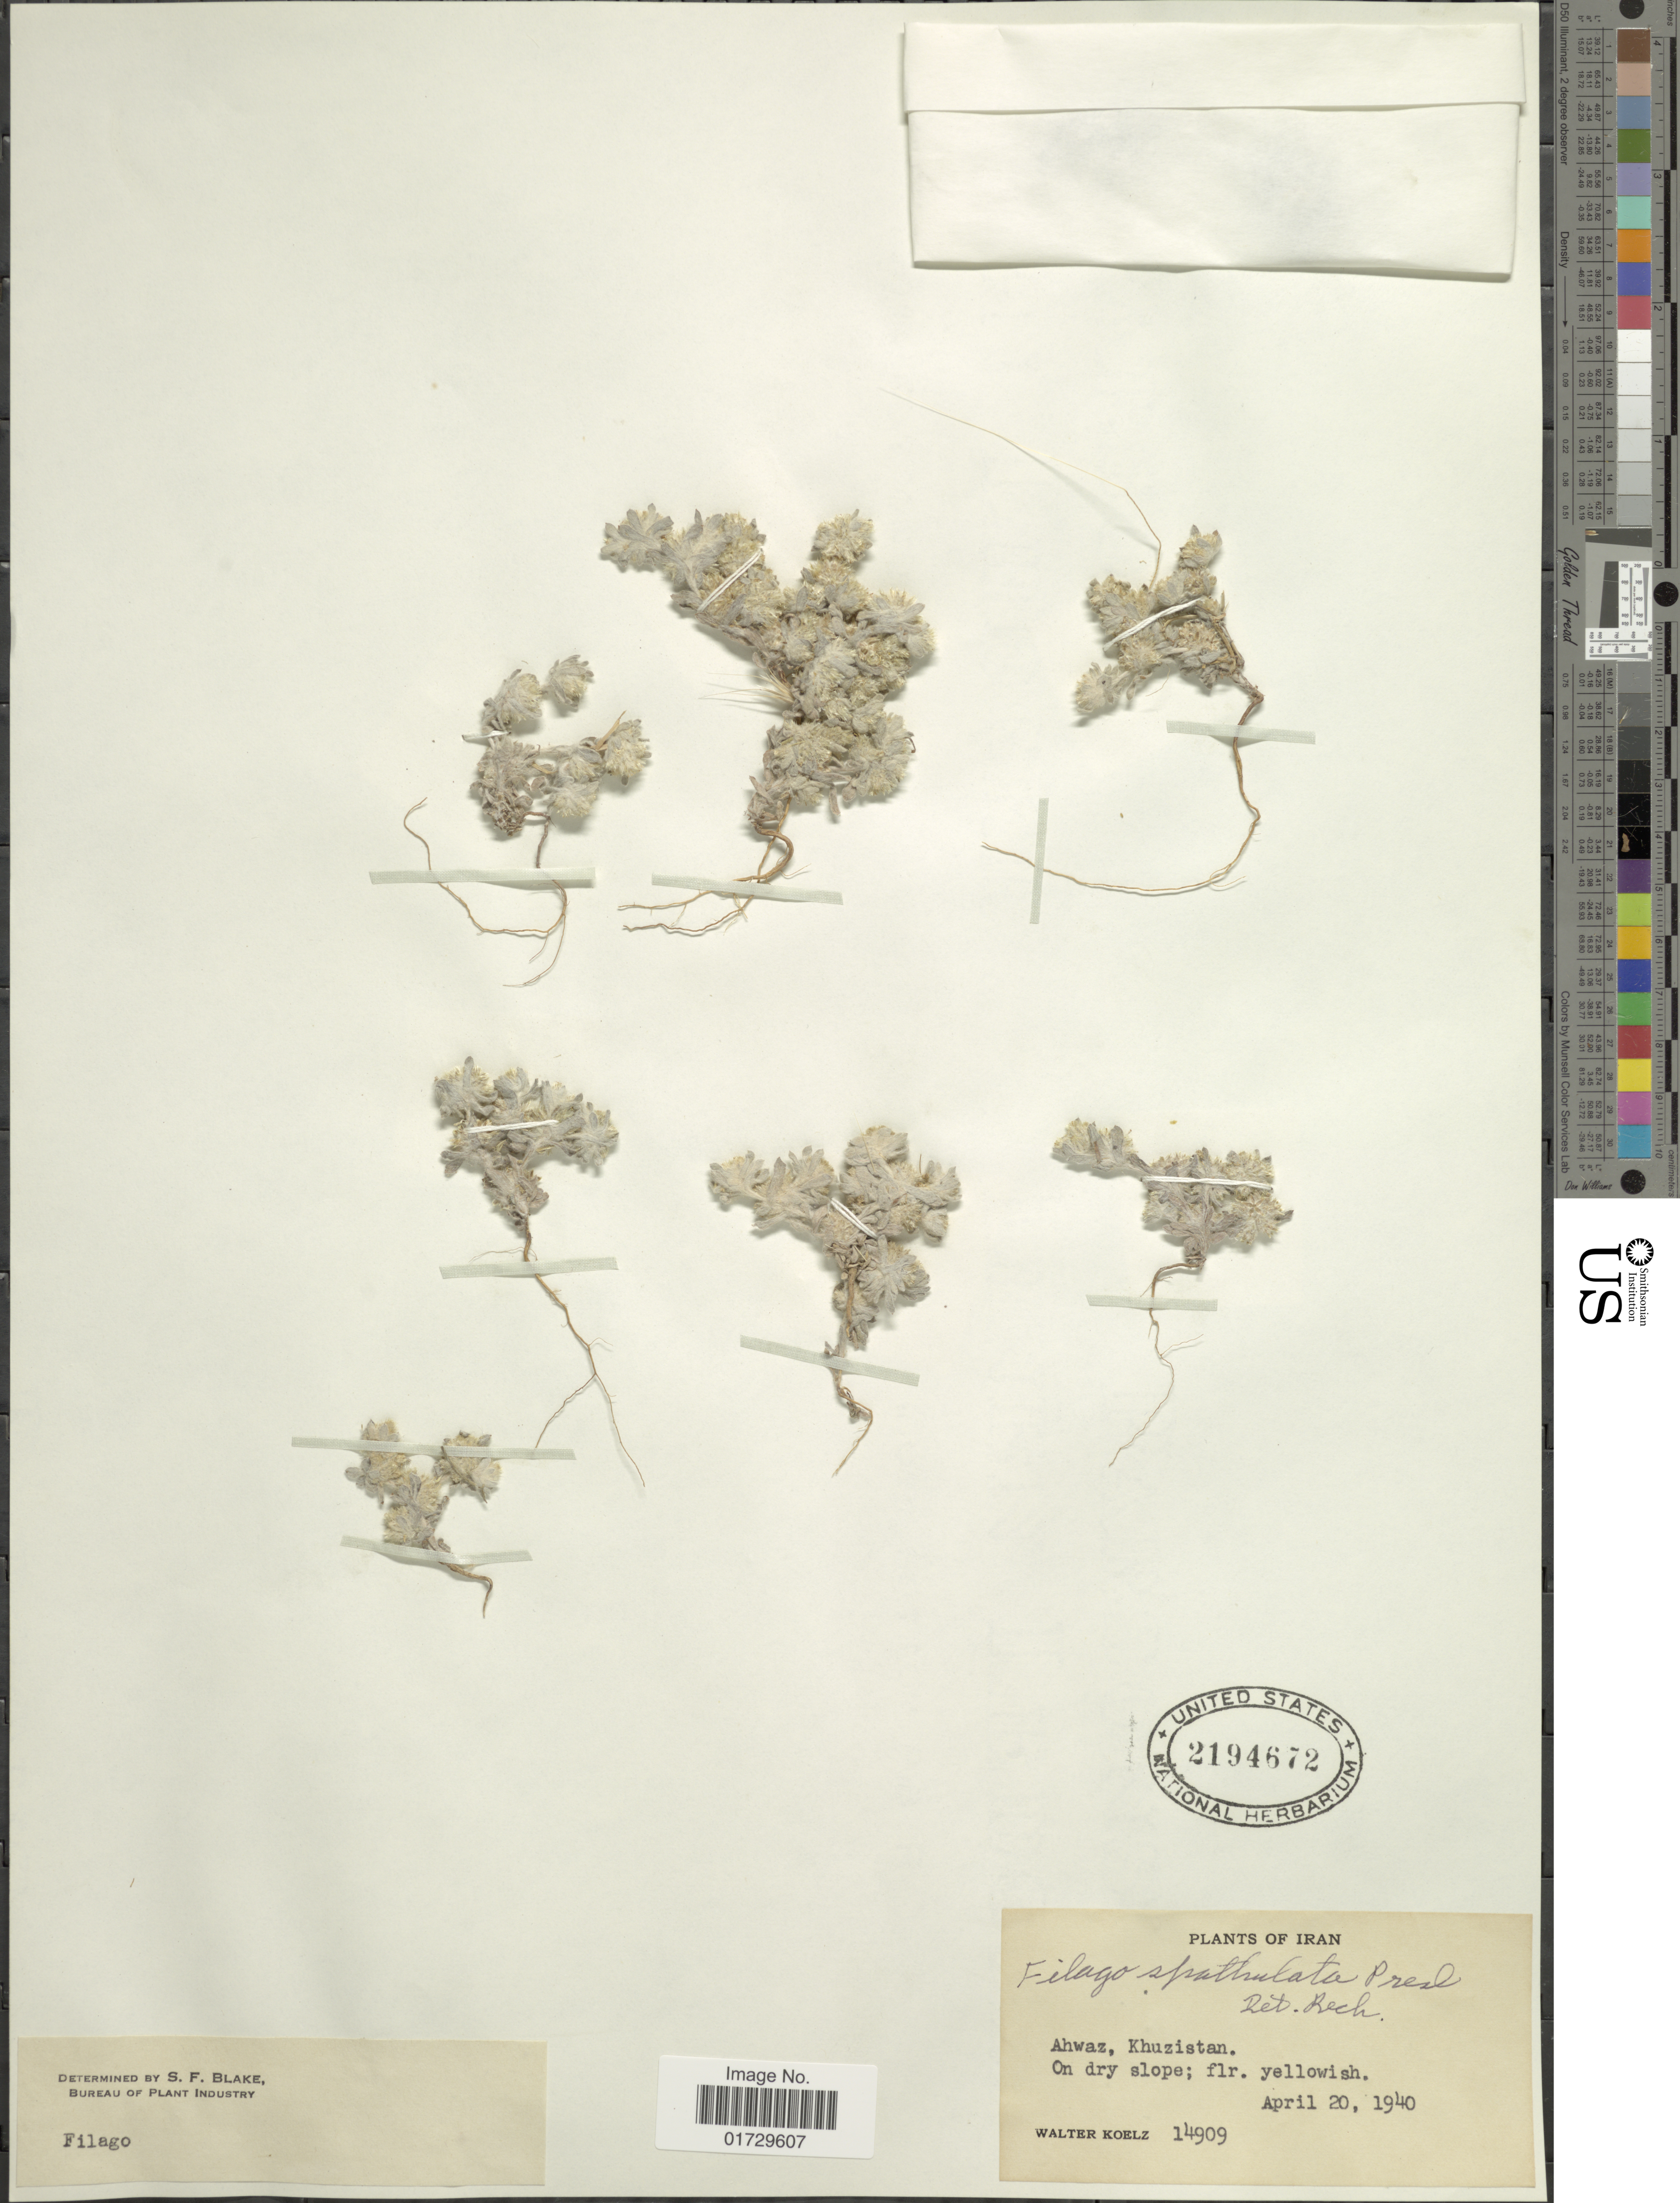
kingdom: Plantae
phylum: Tracheophyta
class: Magnoliopsida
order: Asterales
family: Asteraceae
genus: Filago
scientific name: Filago spathulata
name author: C. Presl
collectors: W. N. Koelz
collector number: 14909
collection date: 1940-04-20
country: Iran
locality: Ahwaz, Khuzistan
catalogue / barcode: US 2194672